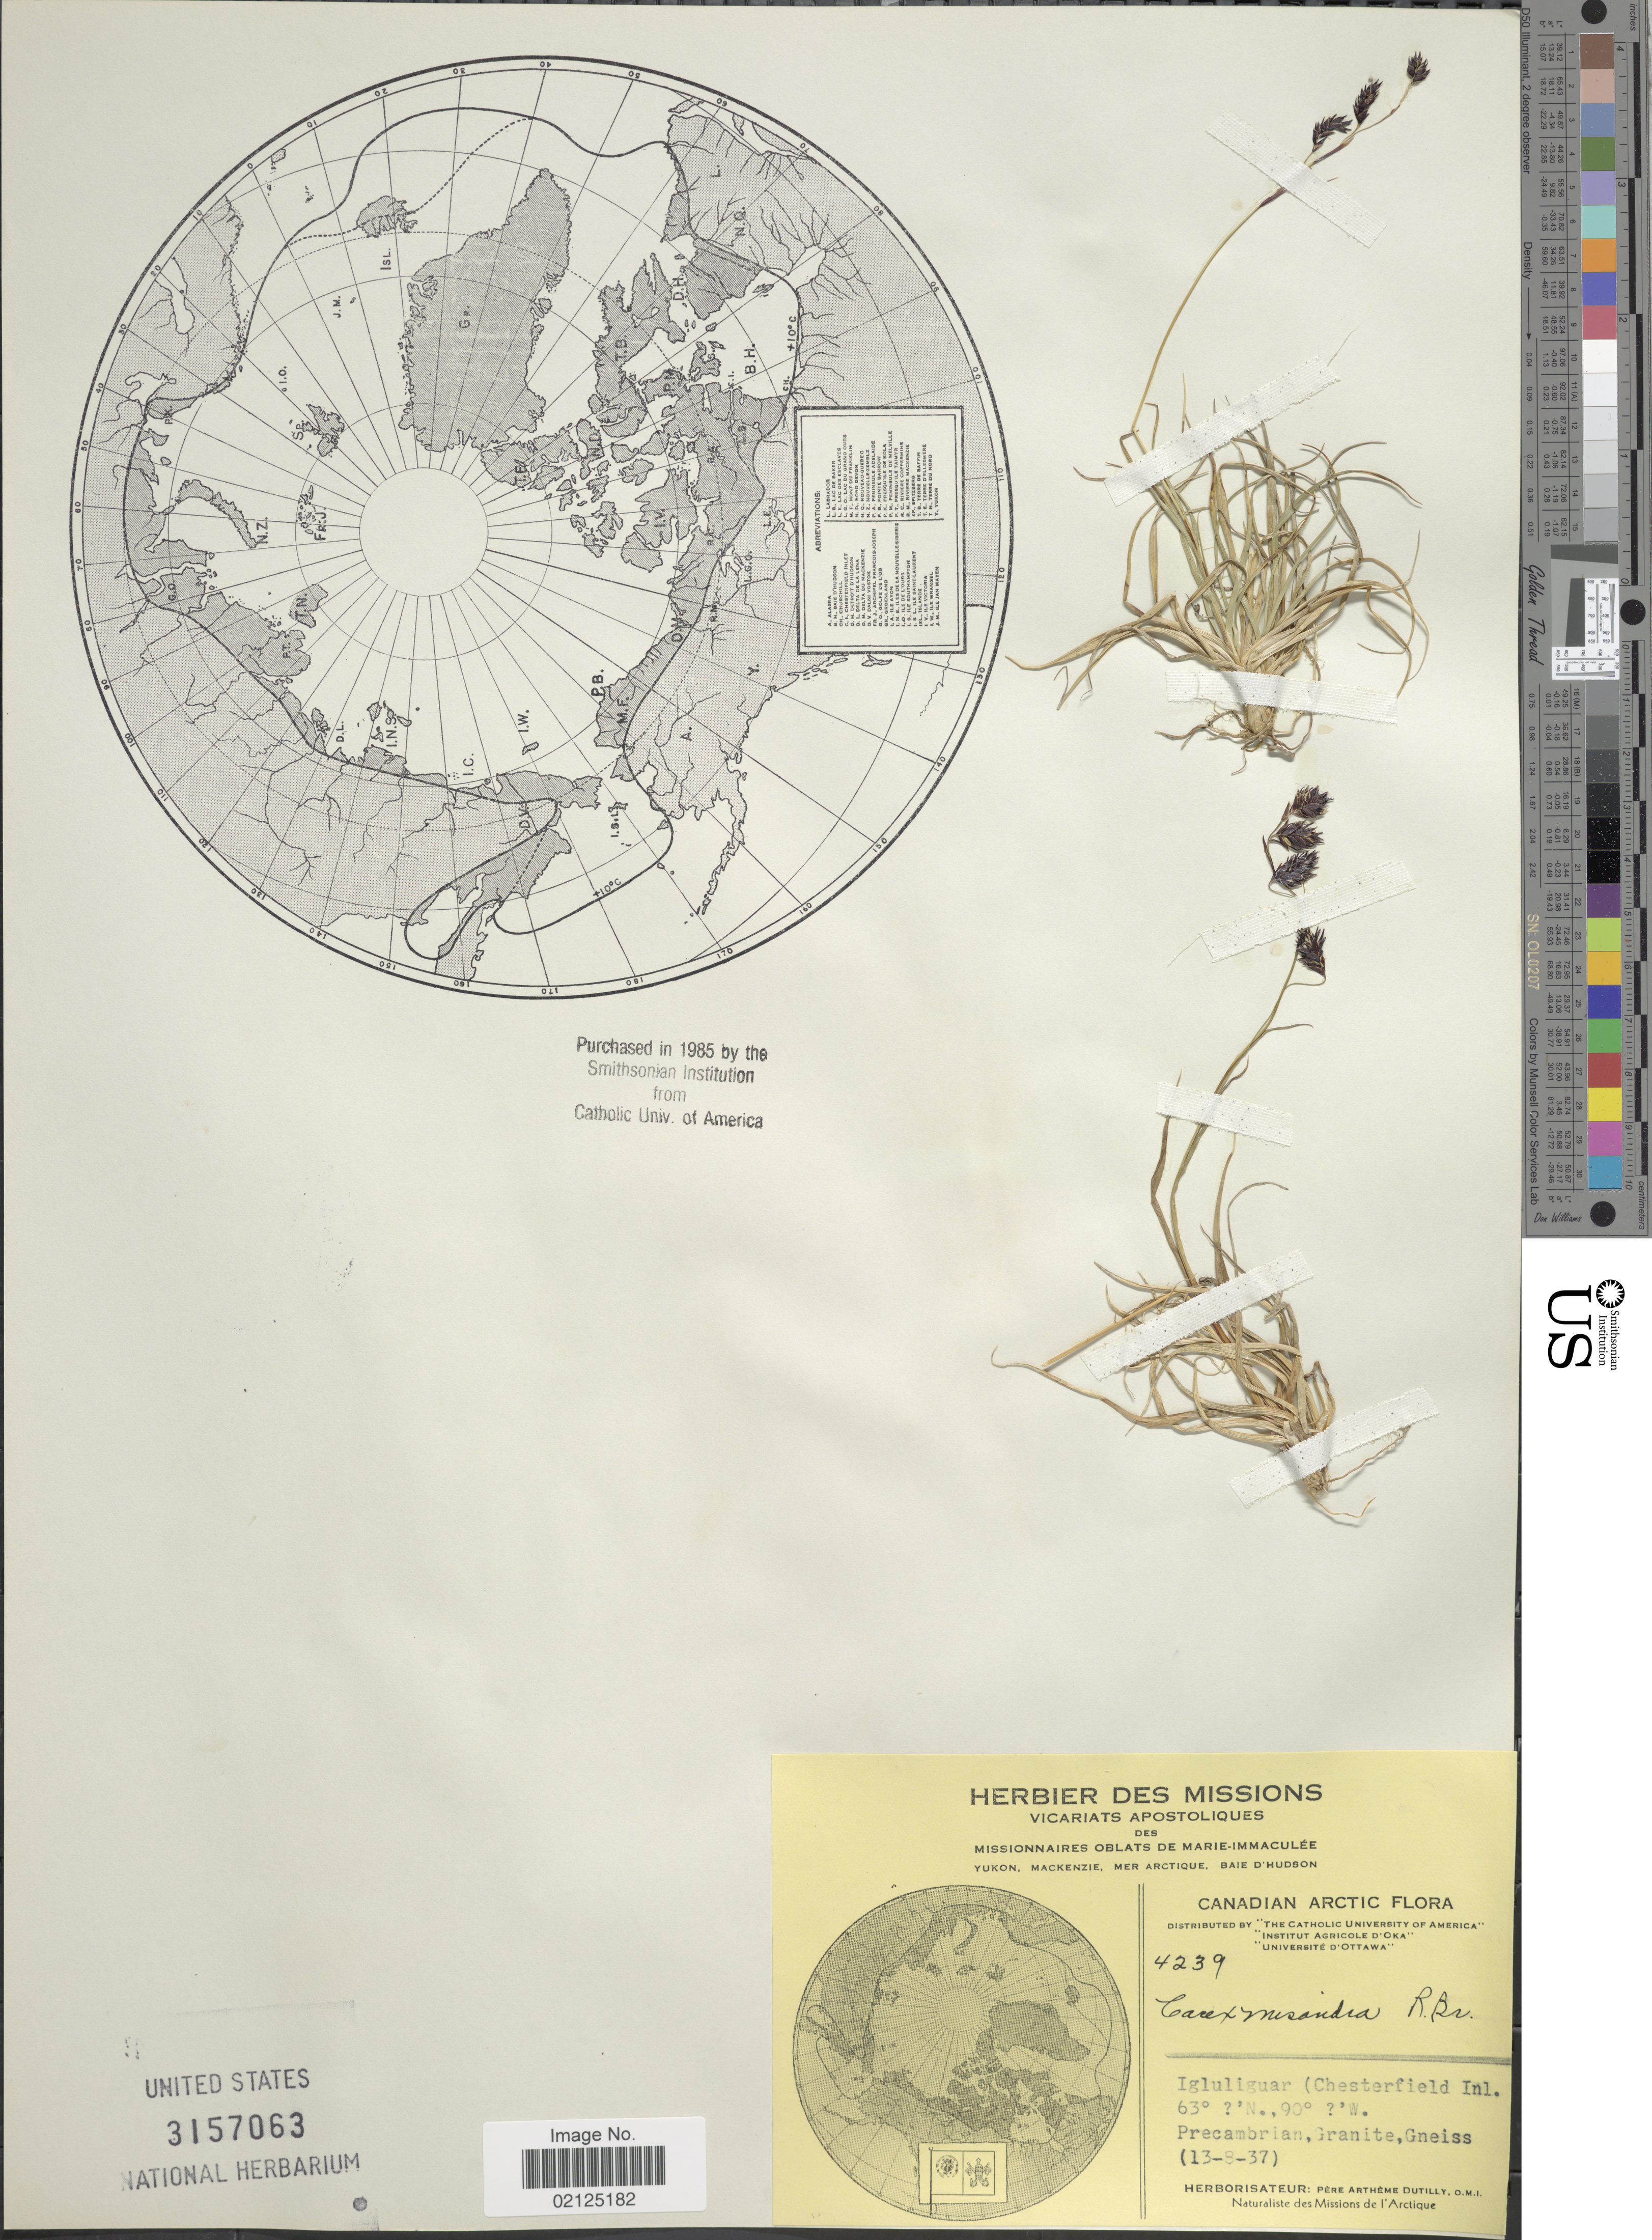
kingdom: Plantae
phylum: Tracheophyta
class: Liliopsida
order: Poales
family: Cyperaceae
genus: Carex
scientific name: Carex fuliginosa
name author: Schkuhr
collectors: A. Dutilly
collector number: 4239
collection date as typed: Transcribed d/m/y: 13/8/37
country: Canada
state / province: Nunavut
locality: Canadian Arctic, Igluliguar (Chesterfield Inl.)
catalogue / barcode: US 3157063